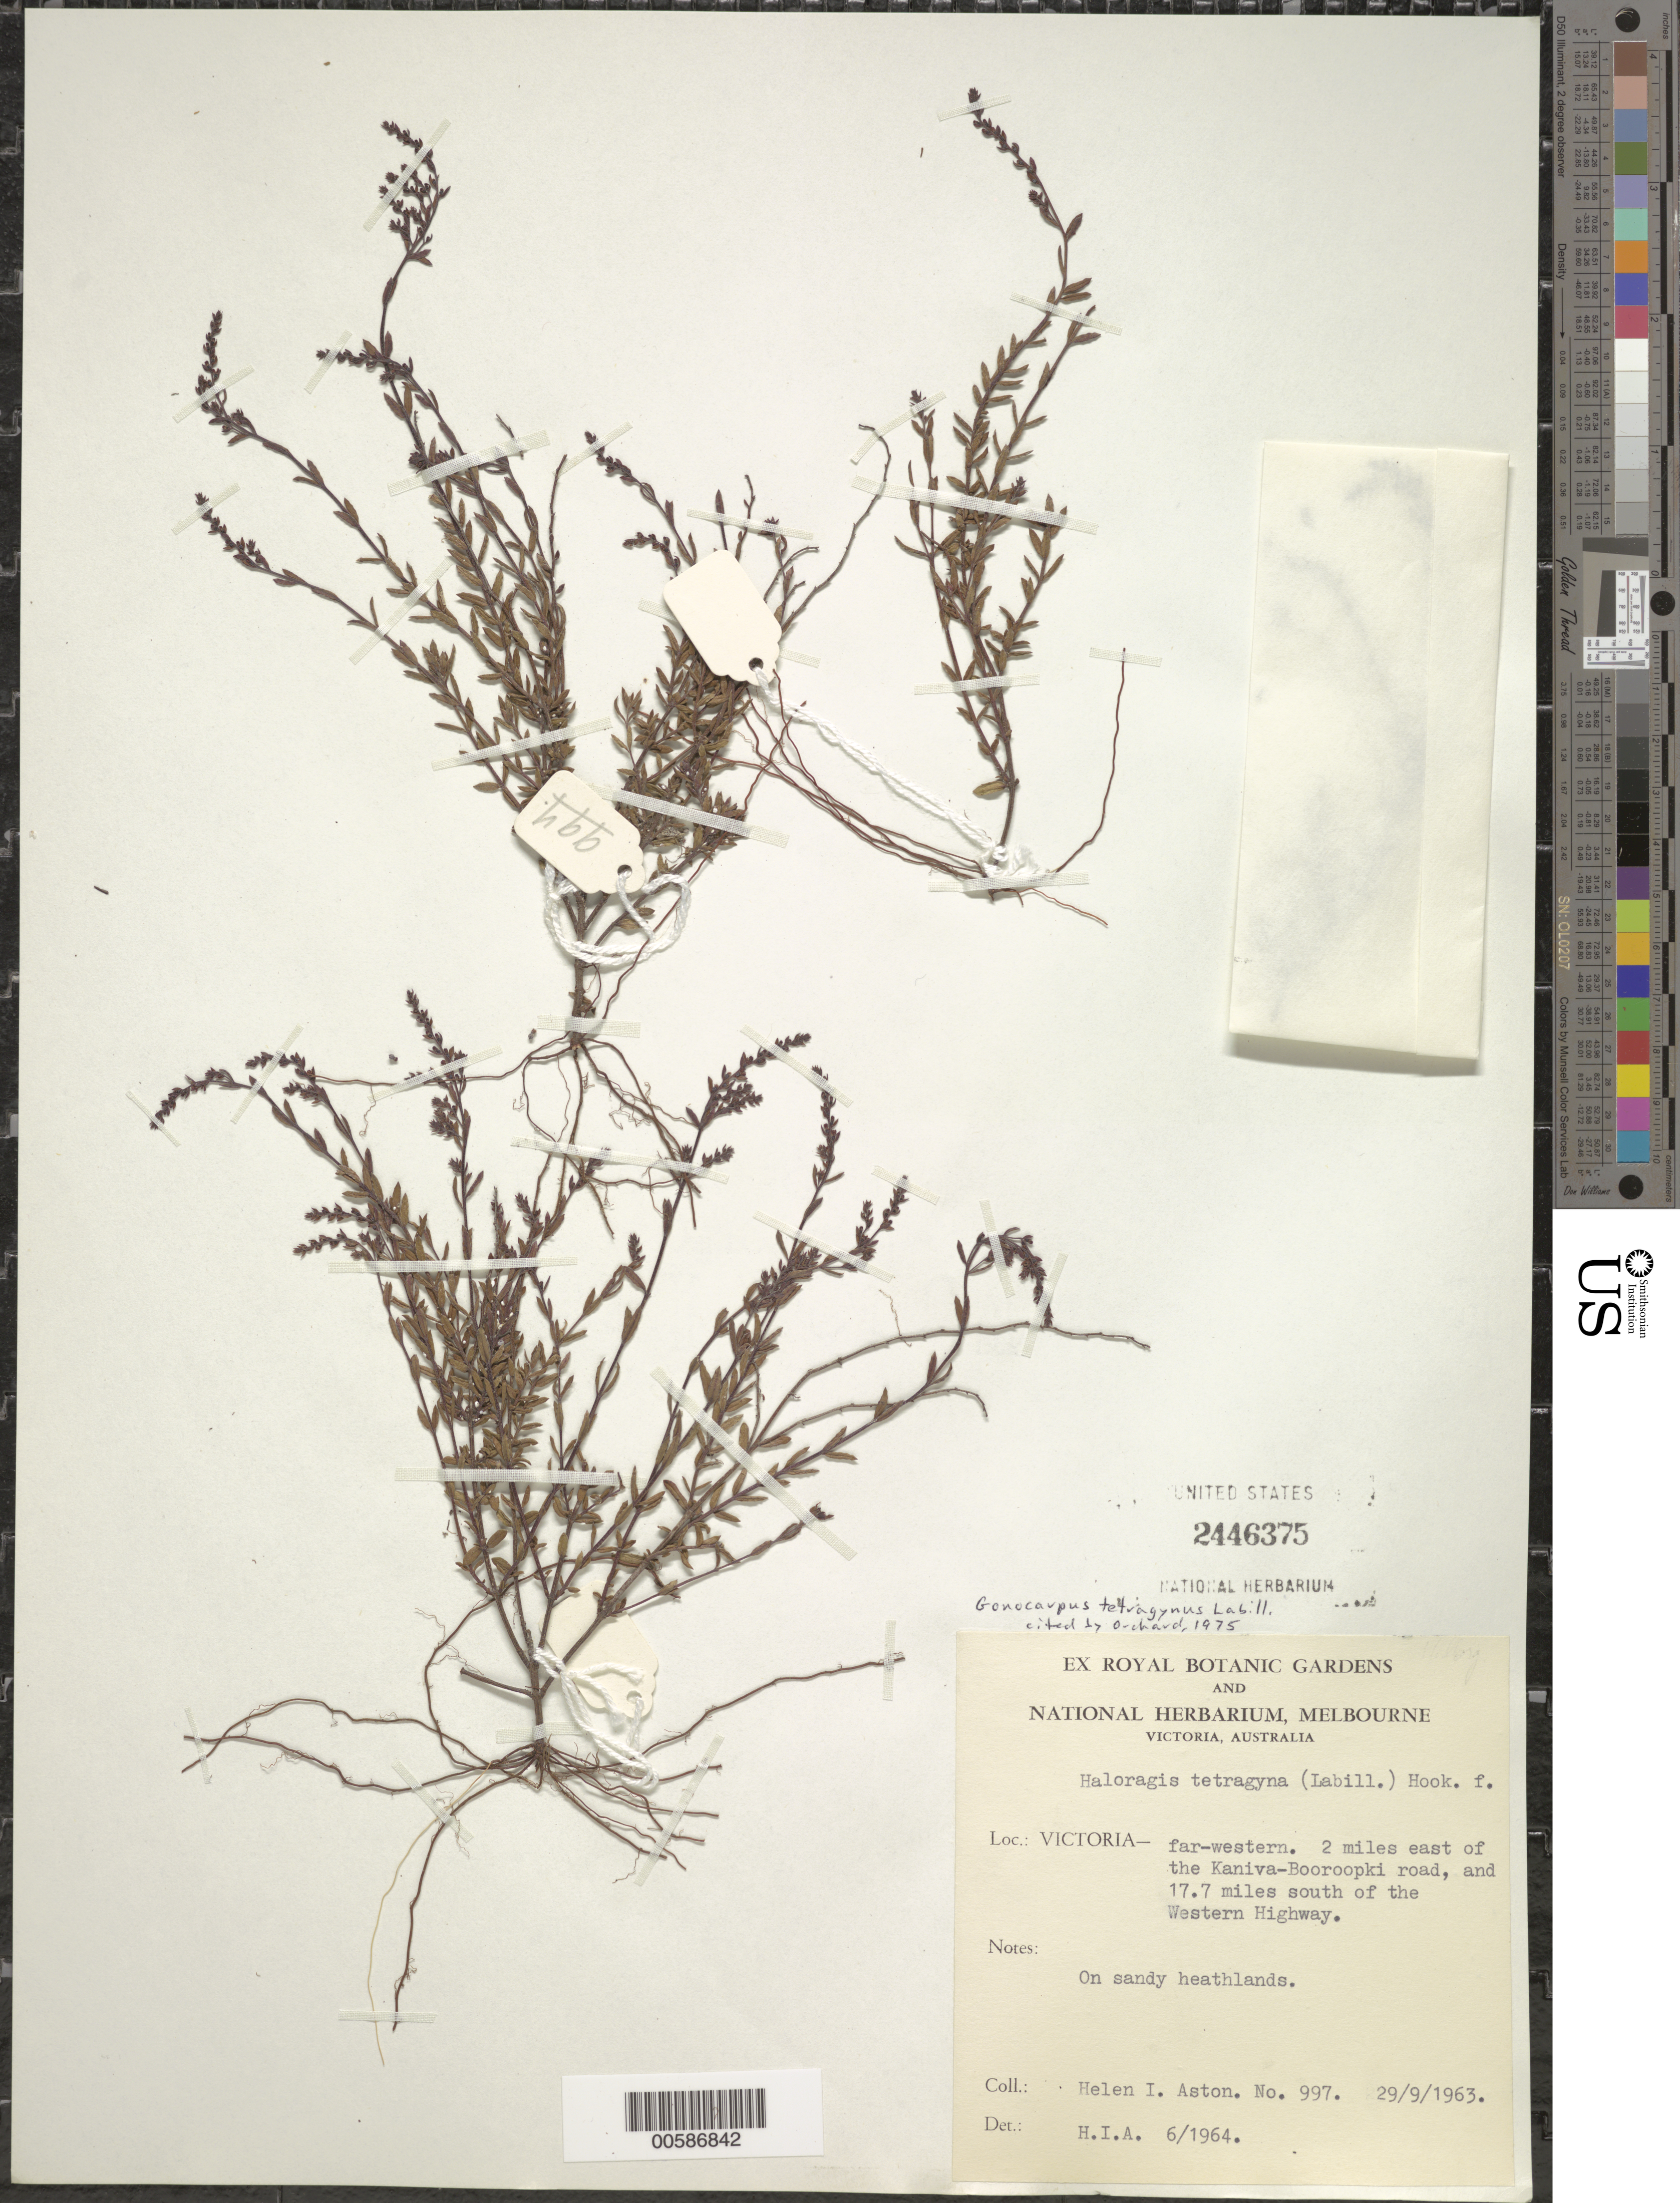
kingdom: Plantae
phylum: Tracheophyta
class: Magnoliopsida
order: Saxifragales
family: Haloragaceae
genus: Gonocarpus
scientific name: Gonocarpus tetragynus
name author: Labill.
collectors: H. I. Aston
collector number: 997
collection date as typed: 29 Sep 1963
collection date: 1963-09-29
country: Australia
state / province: Victoria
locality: East of Kaniva-Booroopki Road, S of Western Highway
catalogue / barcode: US 2446375